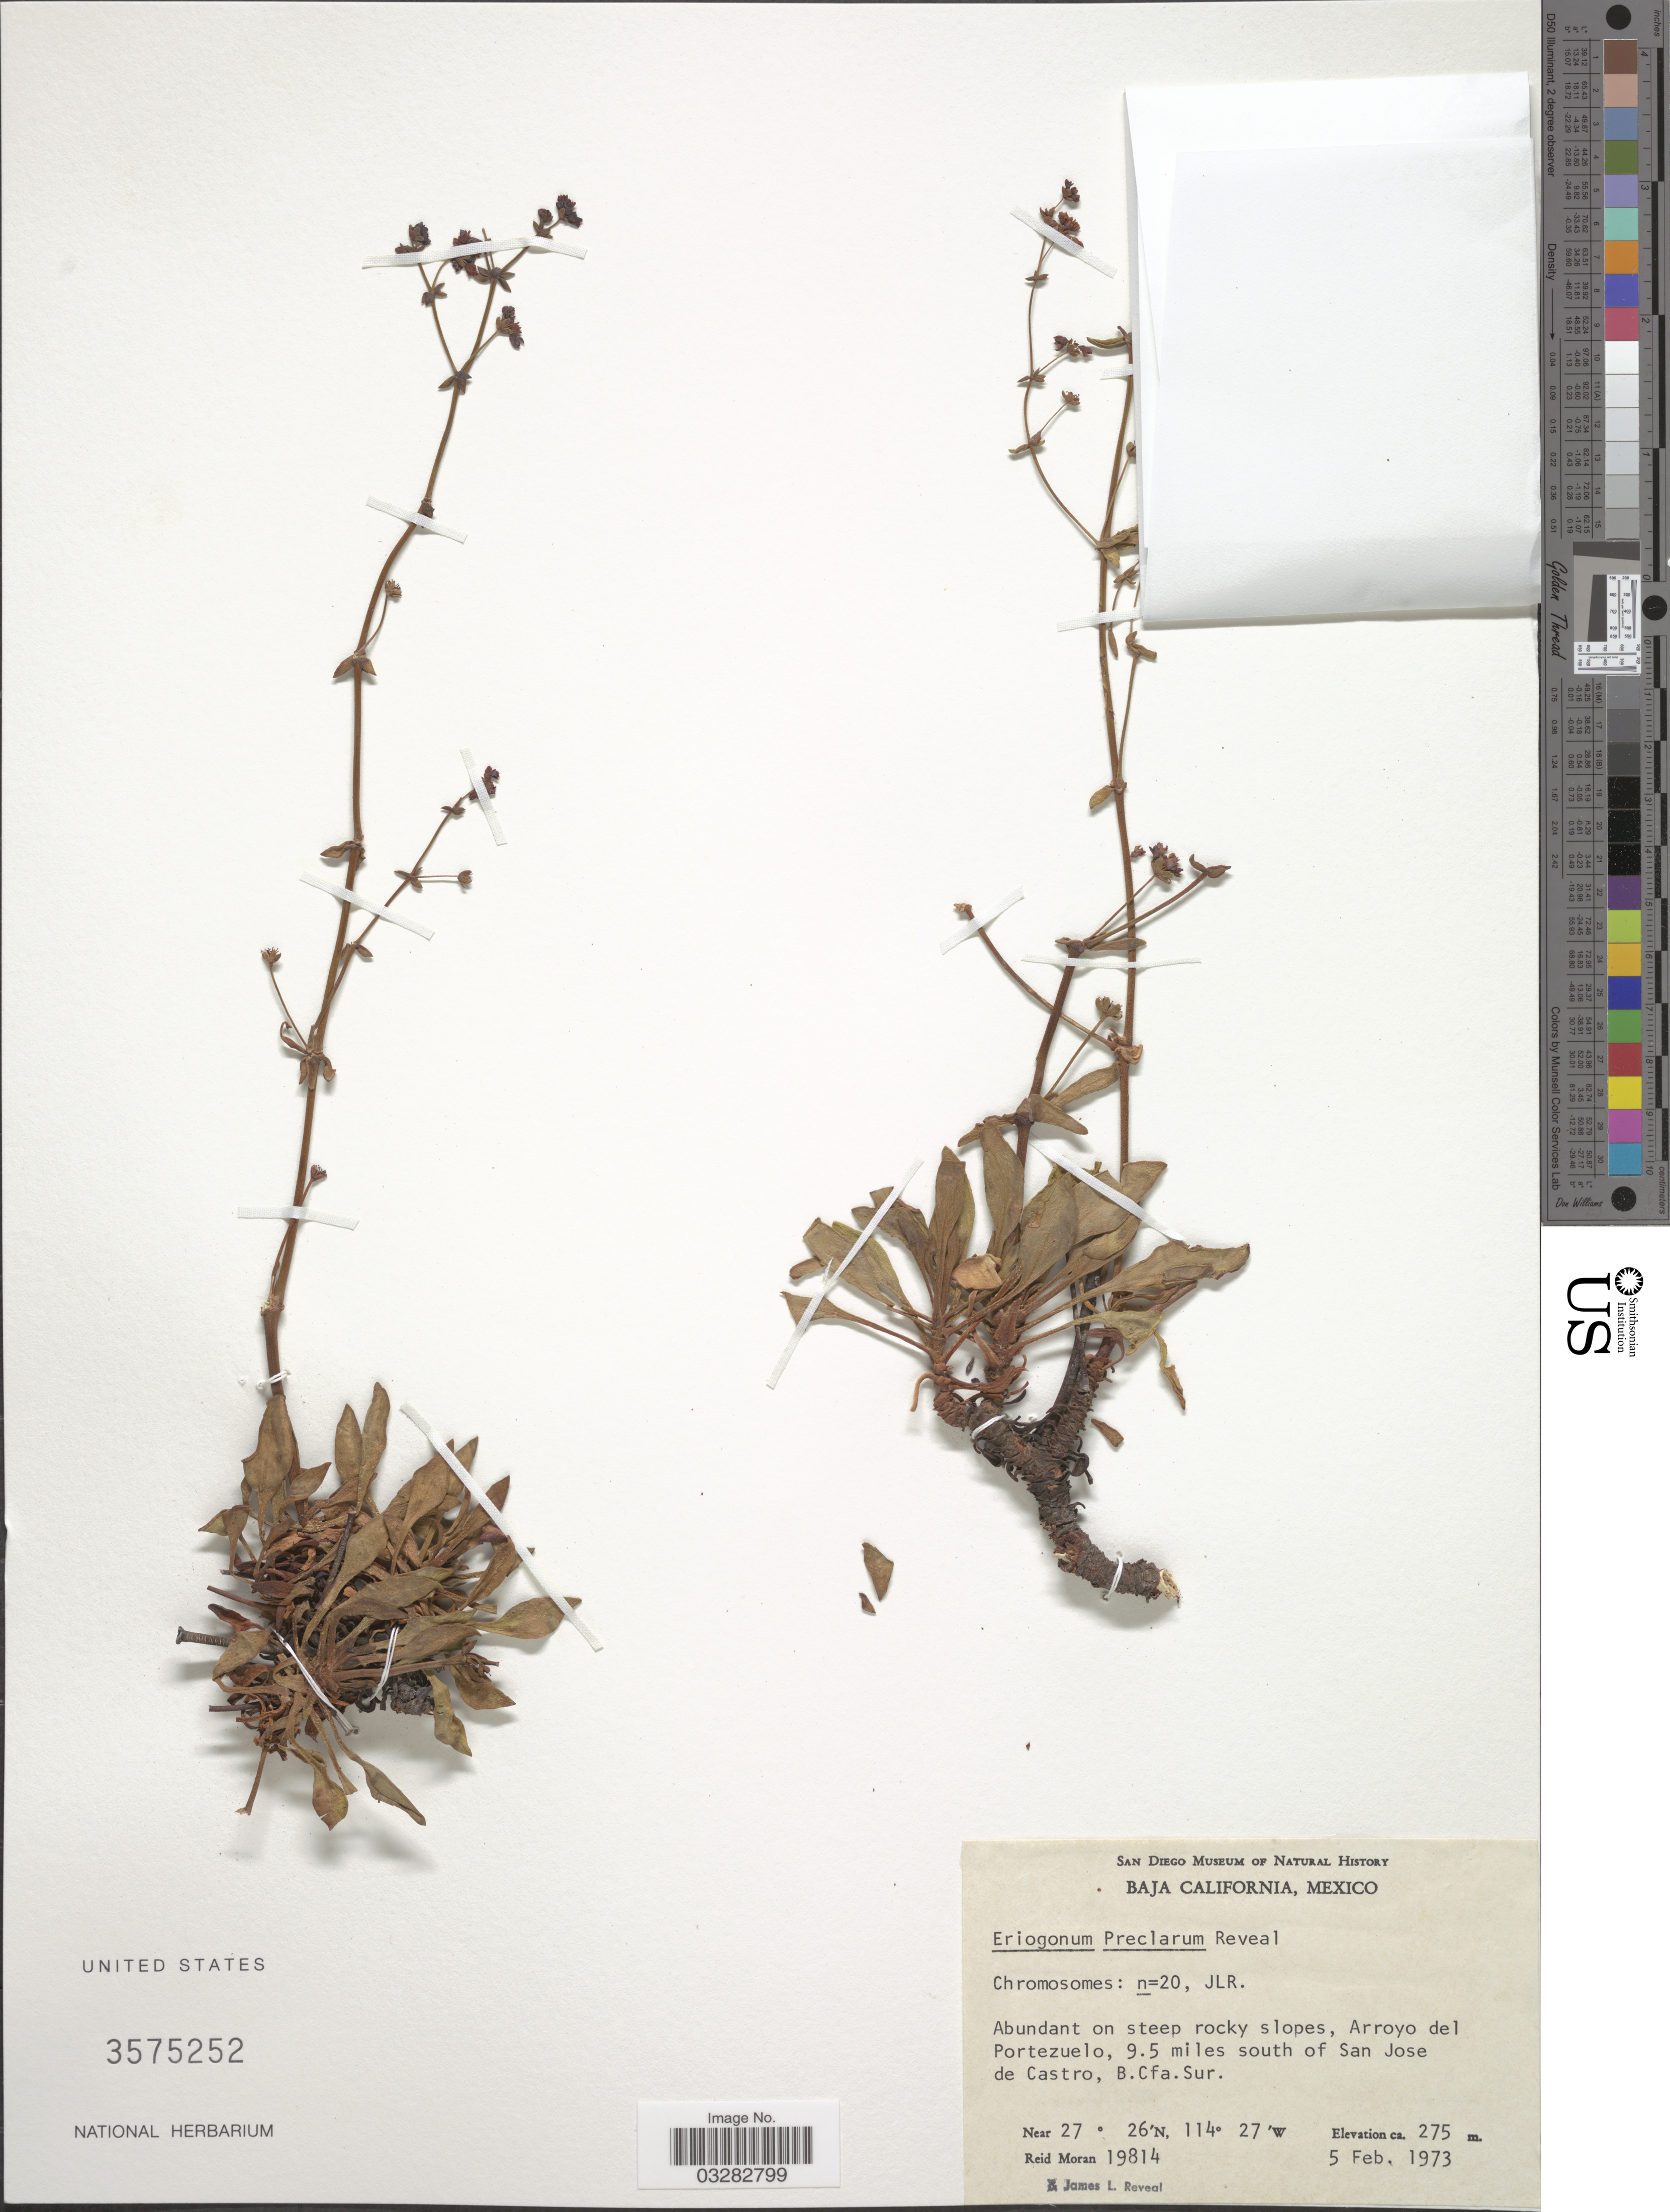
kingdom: Plantae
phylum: Tracheophyta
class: Magnoliopsida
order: Caryophyllales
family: Polygonaceae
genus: Eriogonum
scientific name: Eriogonum preclarum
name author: Reveal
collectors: R. V. Moran & J. L. Reveal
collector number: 19814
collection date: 1973-02-05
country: Mexico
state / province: Baja California Sur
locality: Arroyo del Portezuelo, 9.5 miles south of San Jose de Castro.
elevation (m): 275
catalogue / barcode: US 3575252